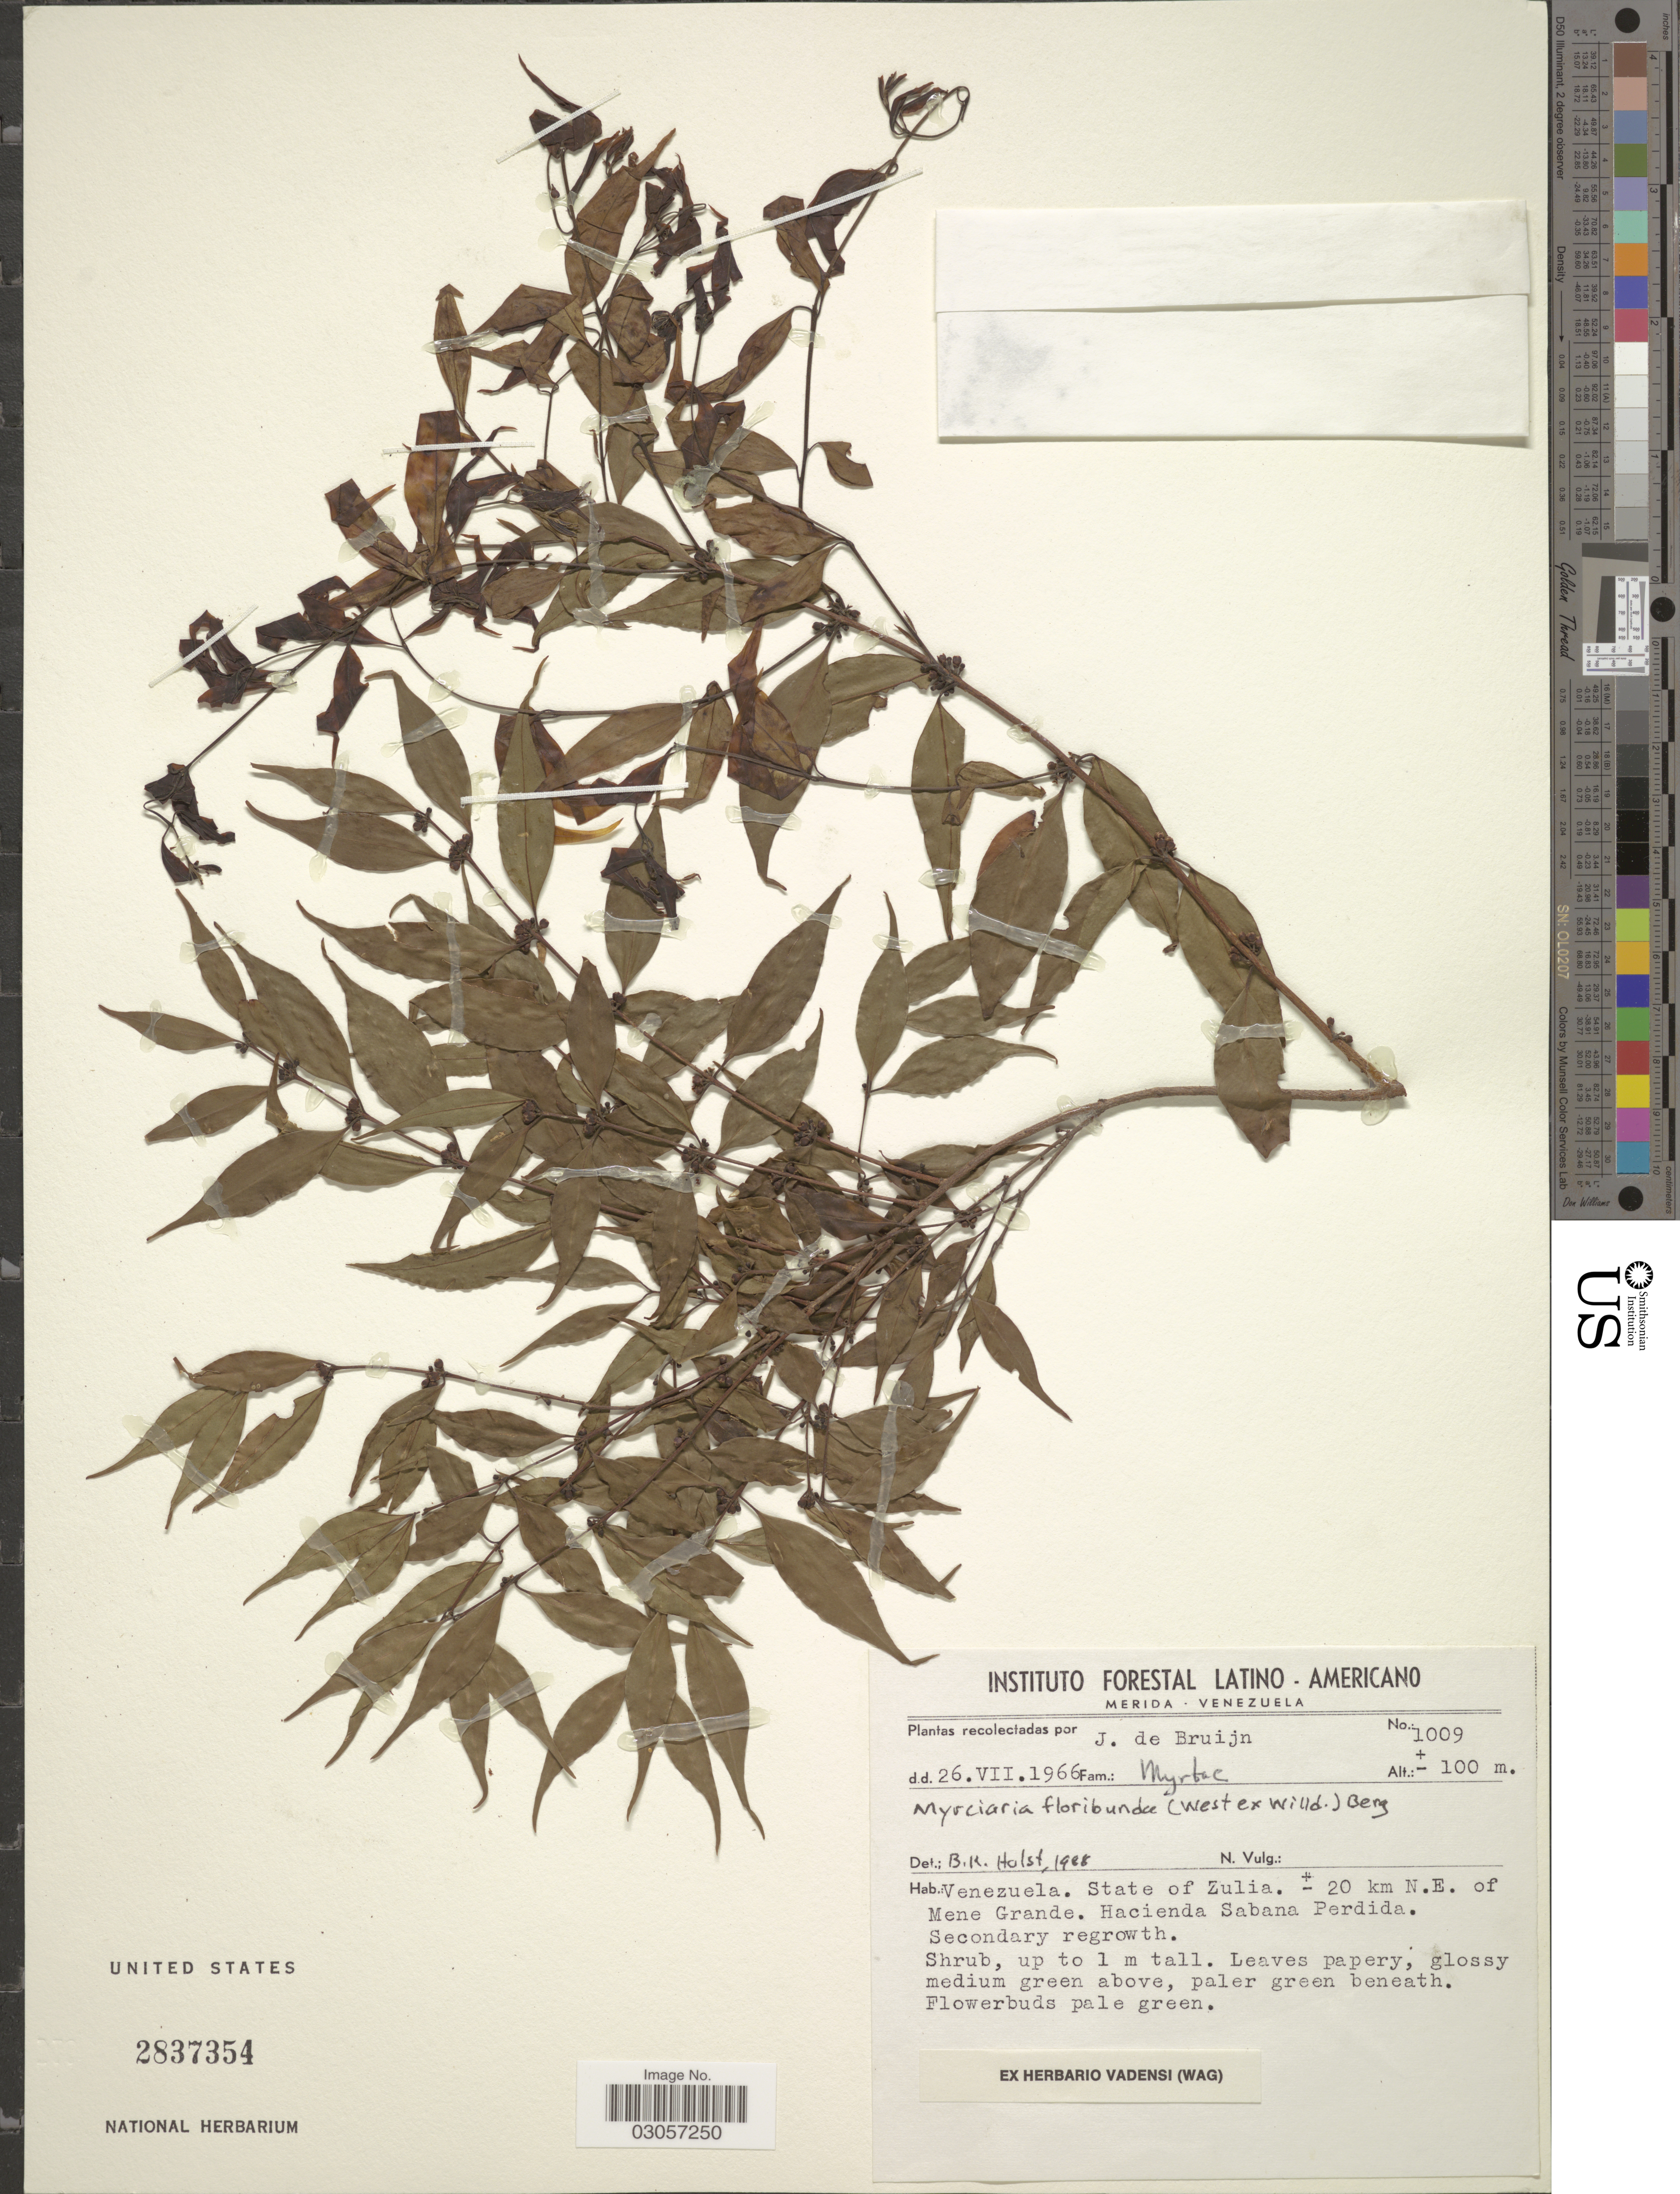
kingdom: Plantae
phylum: Tracheophyta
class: Magnoliopsida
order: Myrtales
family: Myrtaceae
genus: Myrciaria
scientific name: Myrciaria floribunda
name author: (H. West ex Willd.) O. Berg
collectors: J. Bruijn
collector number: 1009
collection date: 1966-07-26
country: Venezuela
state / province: Zulia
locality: State of Zulia, 20 km N.E. of Mene Grande, Hacienda Sabana Perdida.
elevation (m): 100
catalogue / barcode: US 2837354